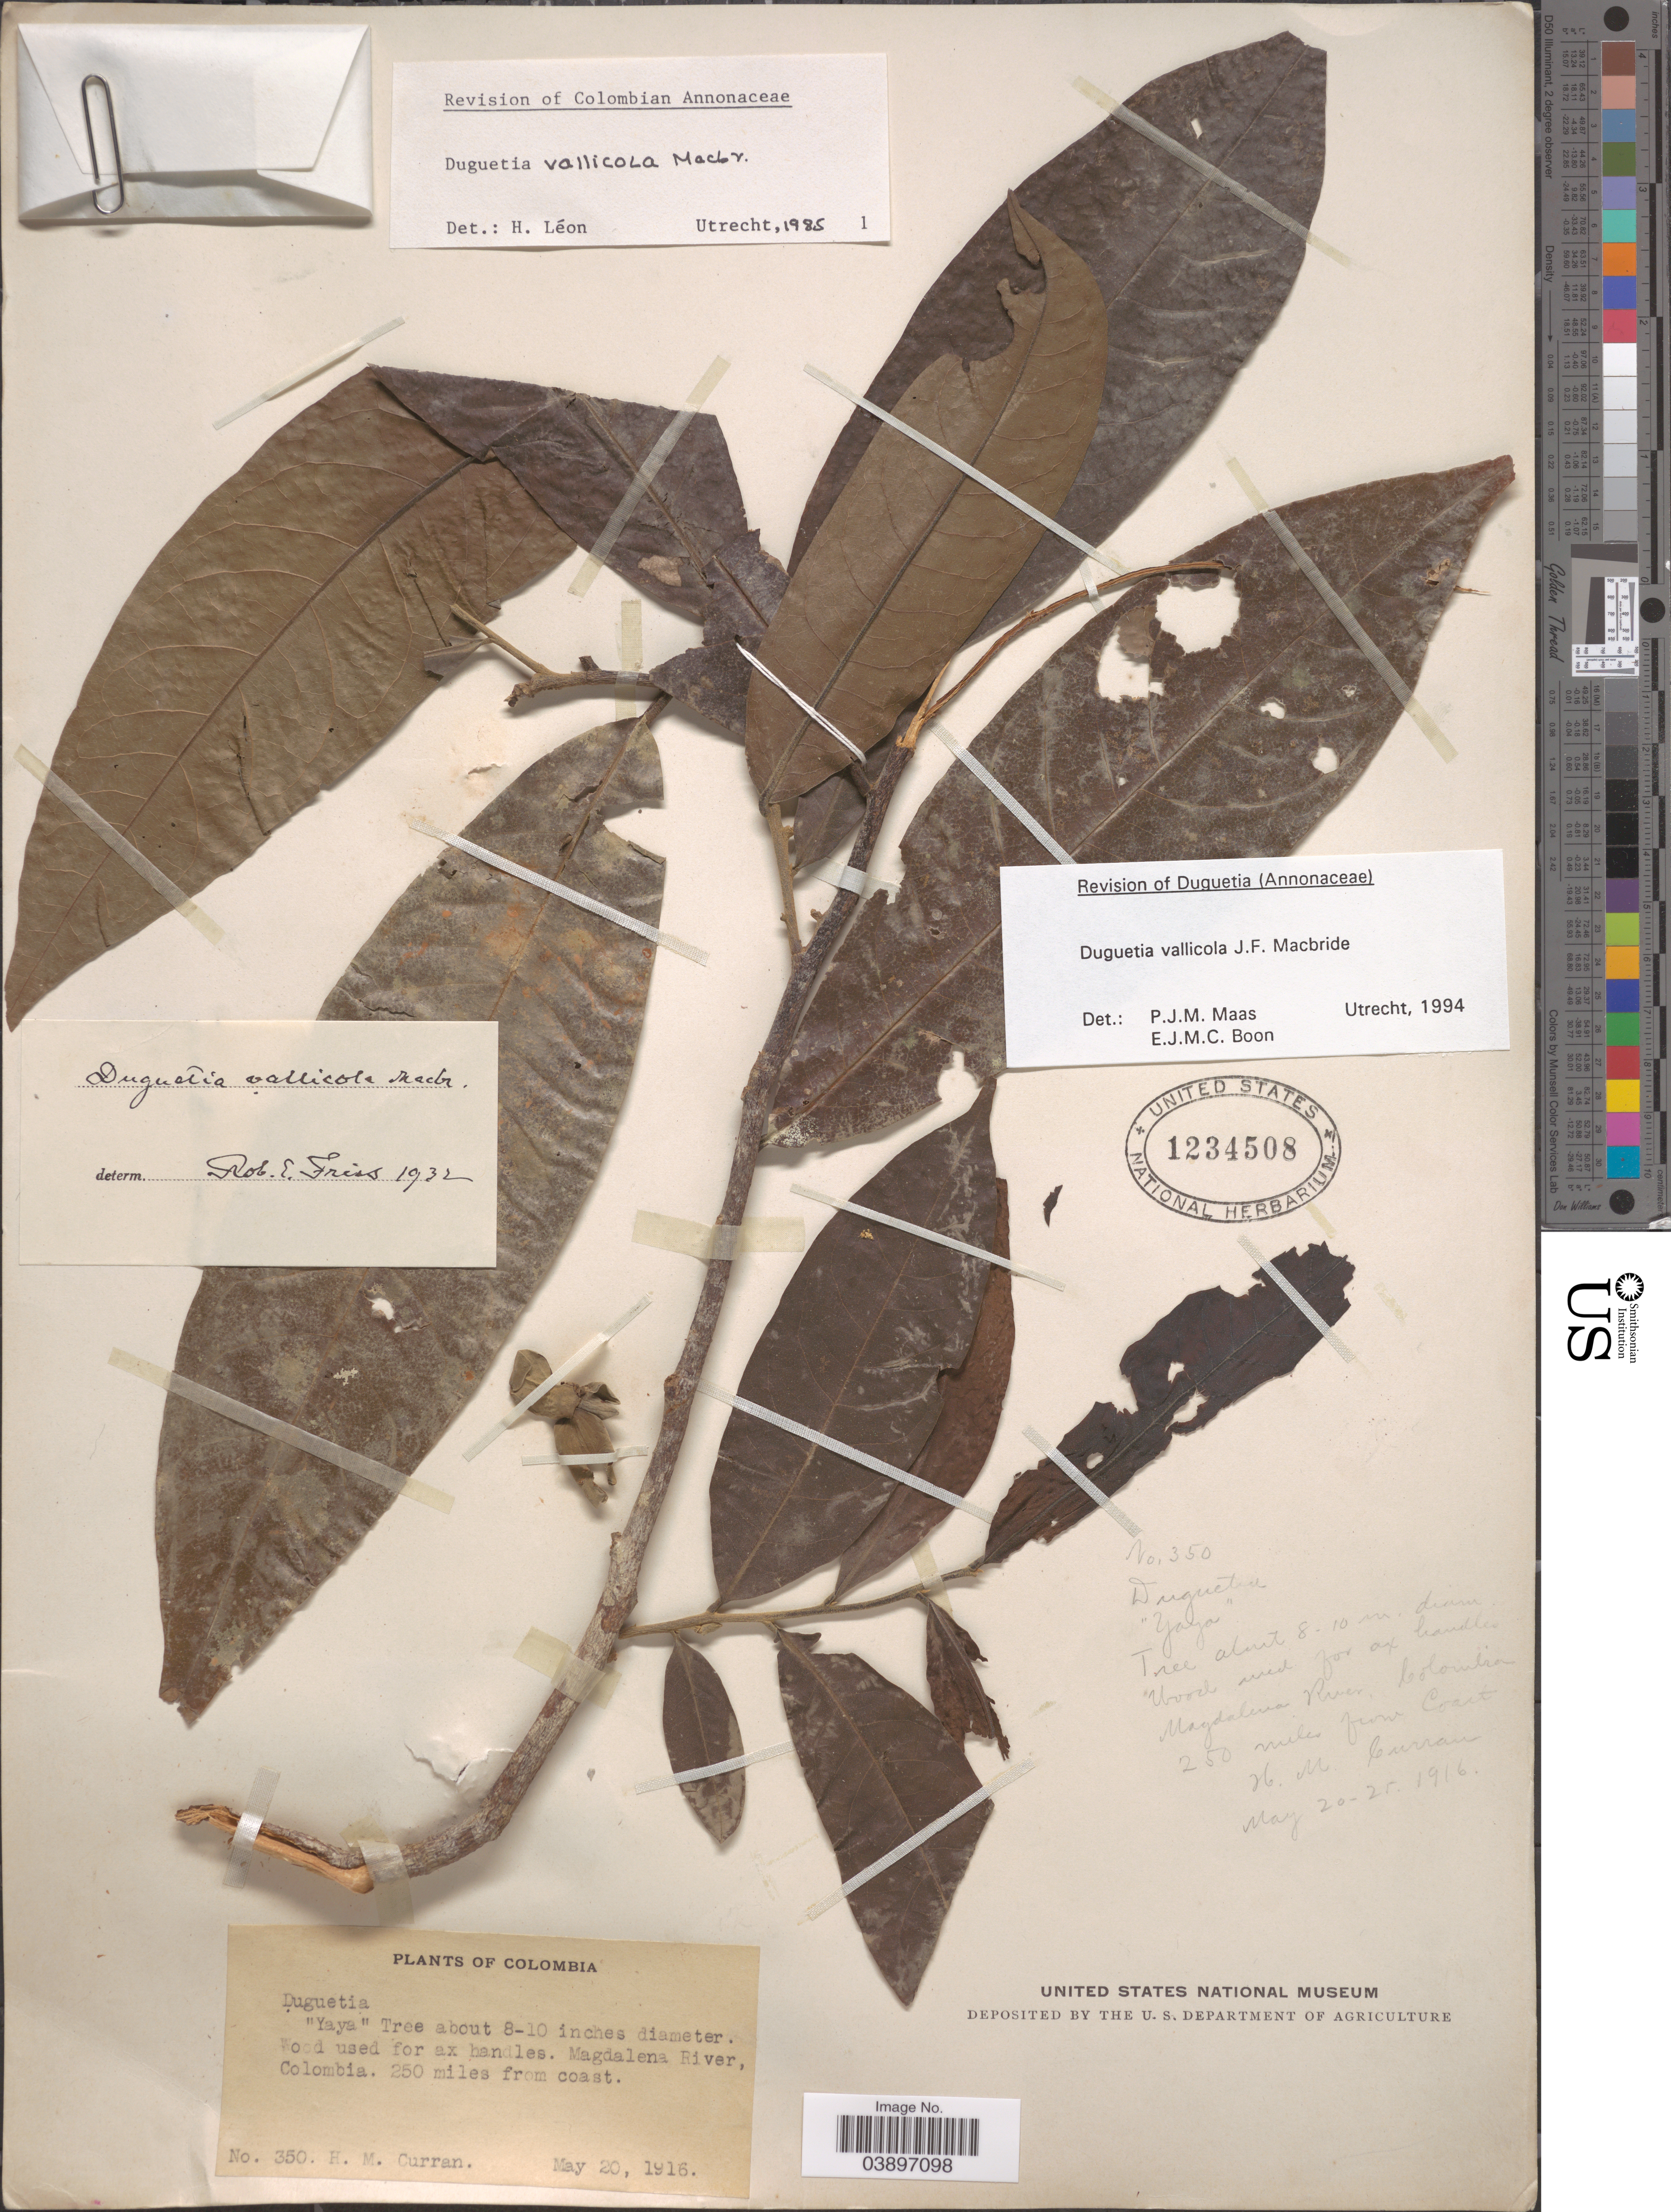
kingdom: Plantae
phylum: Tracheophyta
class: Magnoliopsida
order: Magnoliales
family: Annonaceae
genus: Duguetia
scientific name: Duguetia vallicola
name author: J.F. Macbr.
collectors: H. M. Curran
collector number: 350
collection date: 1916-05-20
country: Colombia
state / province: Magdalena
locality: Magdalena River. 250 miles from coast.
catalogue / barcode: US 1234508